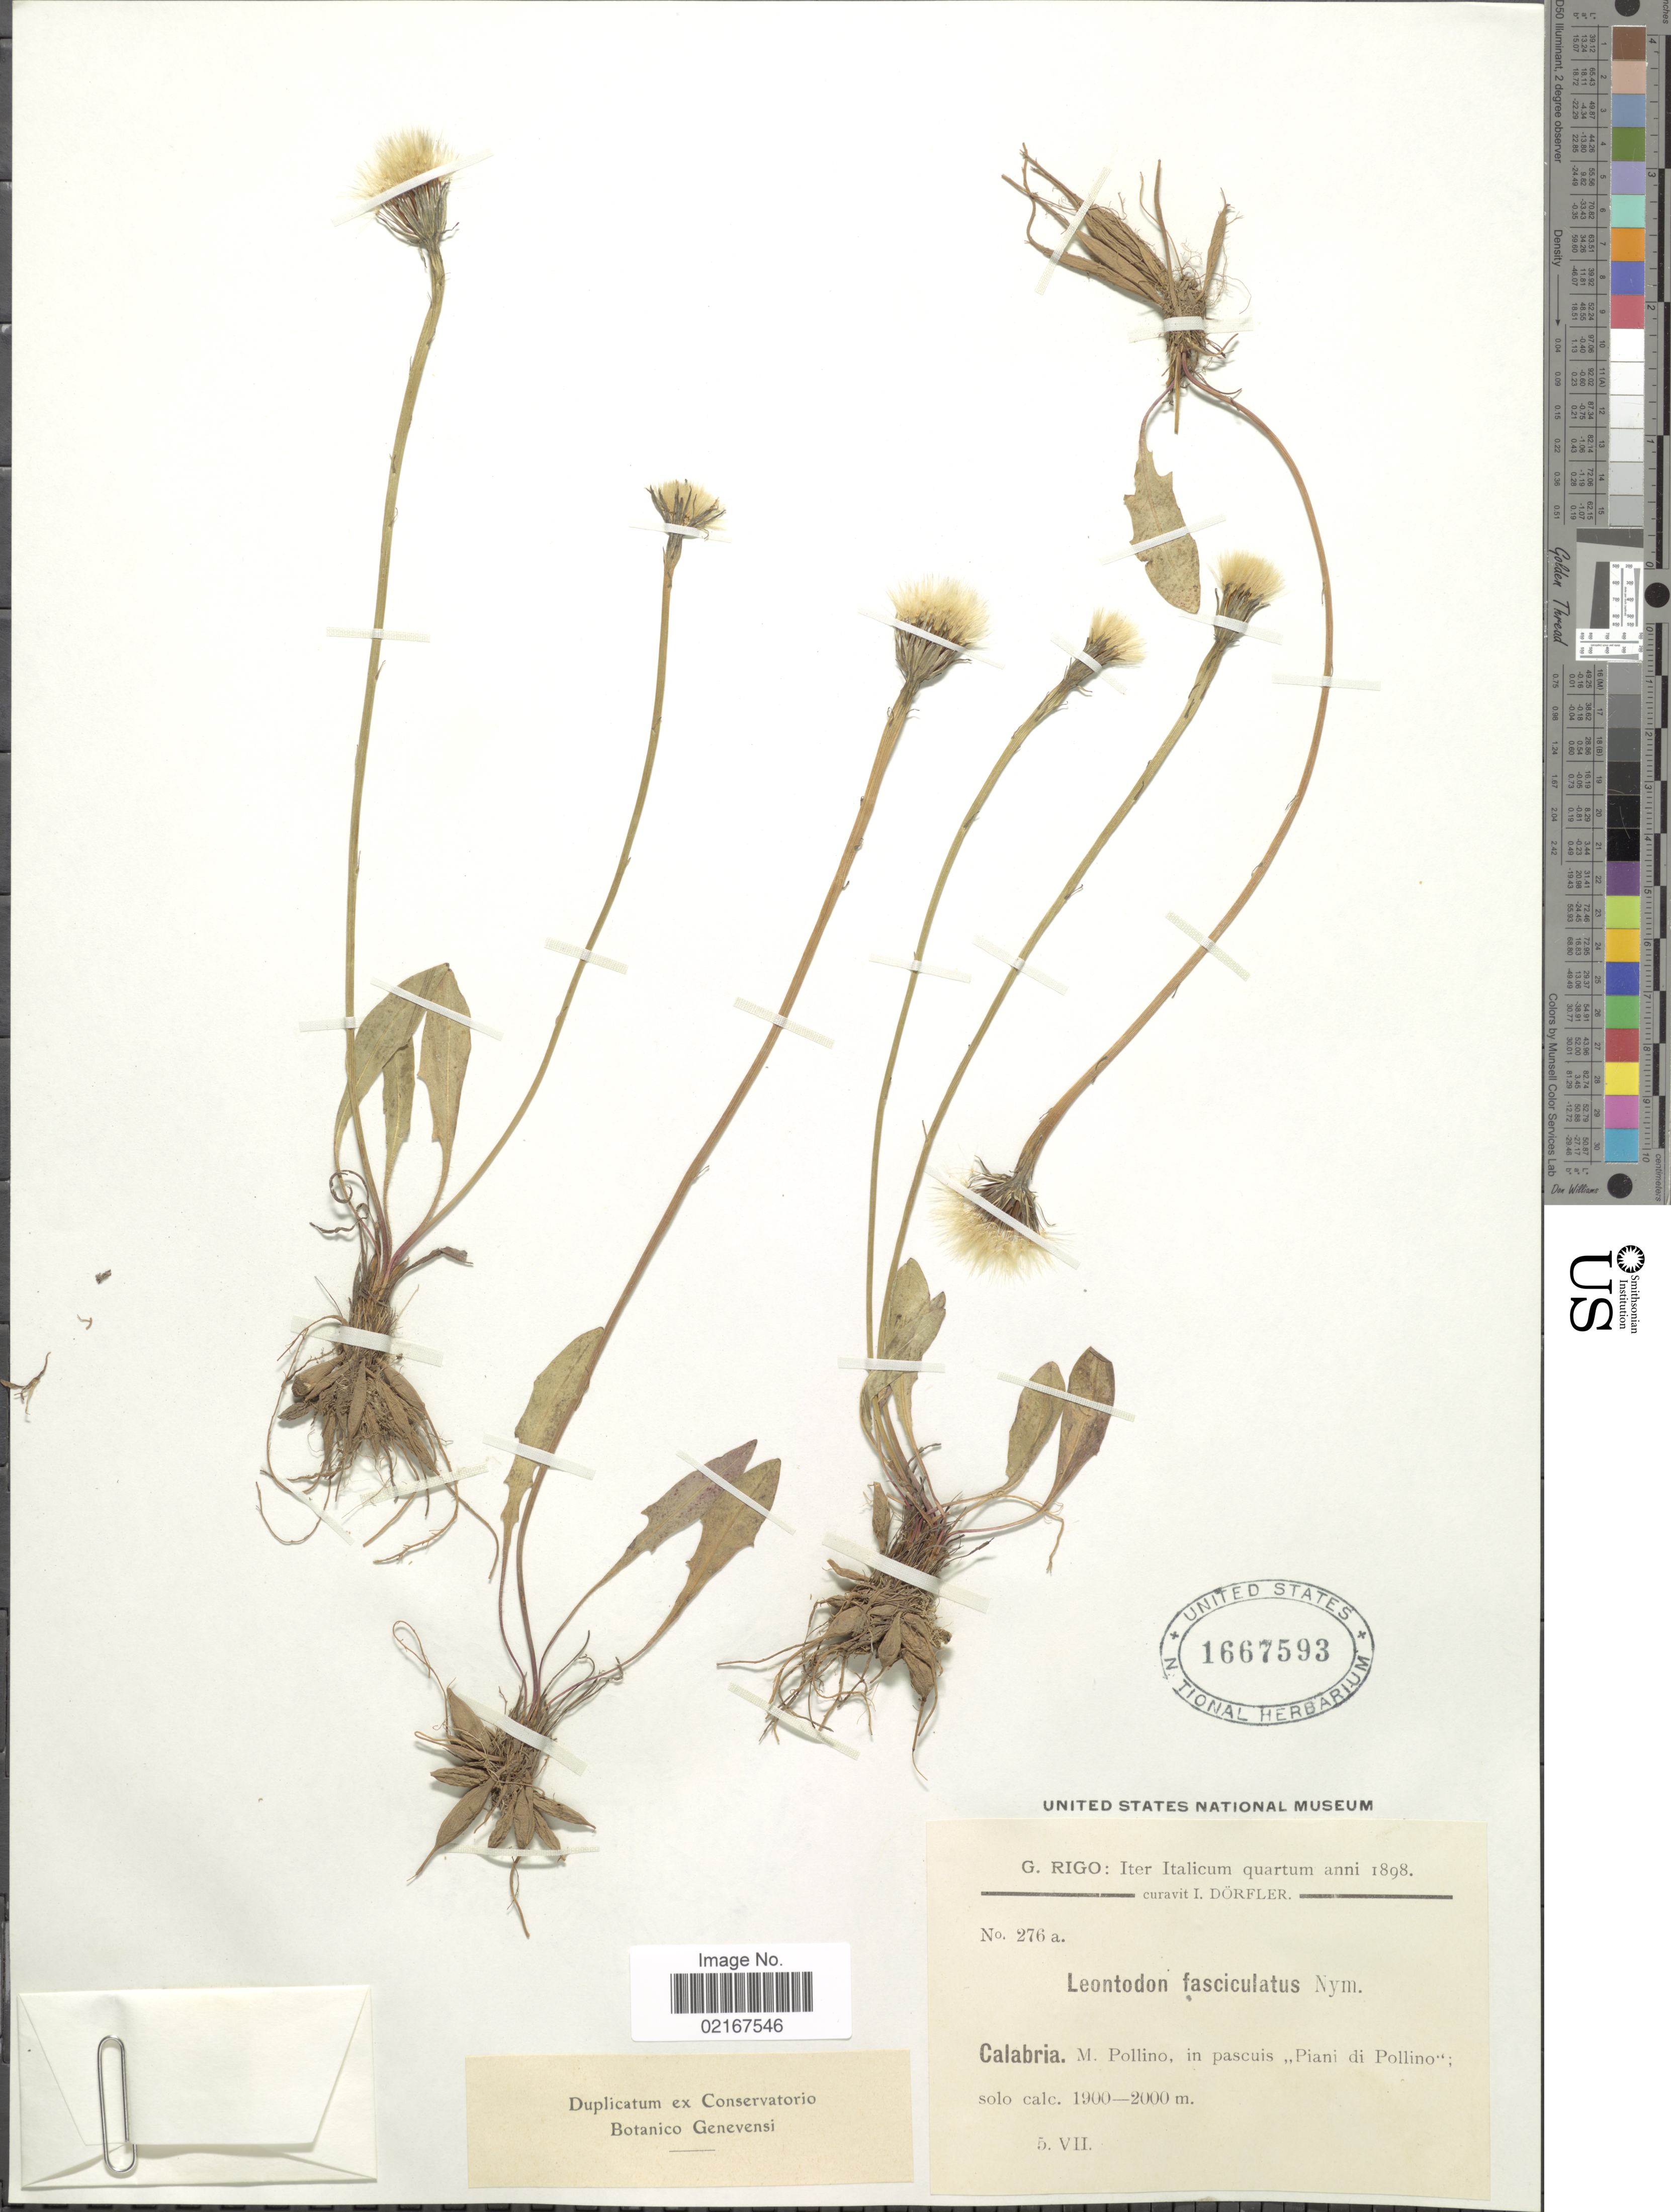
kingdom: Plantae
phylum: Tracheophyta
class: Magnoliopsida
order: Asterales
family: Asteraceae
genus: Scorzoneroides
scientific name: Scorzoneroides cichoriacea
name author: (Ten.) Greuter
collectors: G. Rigo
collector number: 276a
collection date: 1898-07-05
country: Italy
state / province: Calabria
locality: M. Pollino, Piani di Pollino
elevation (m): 1900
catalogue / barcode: US 1667593